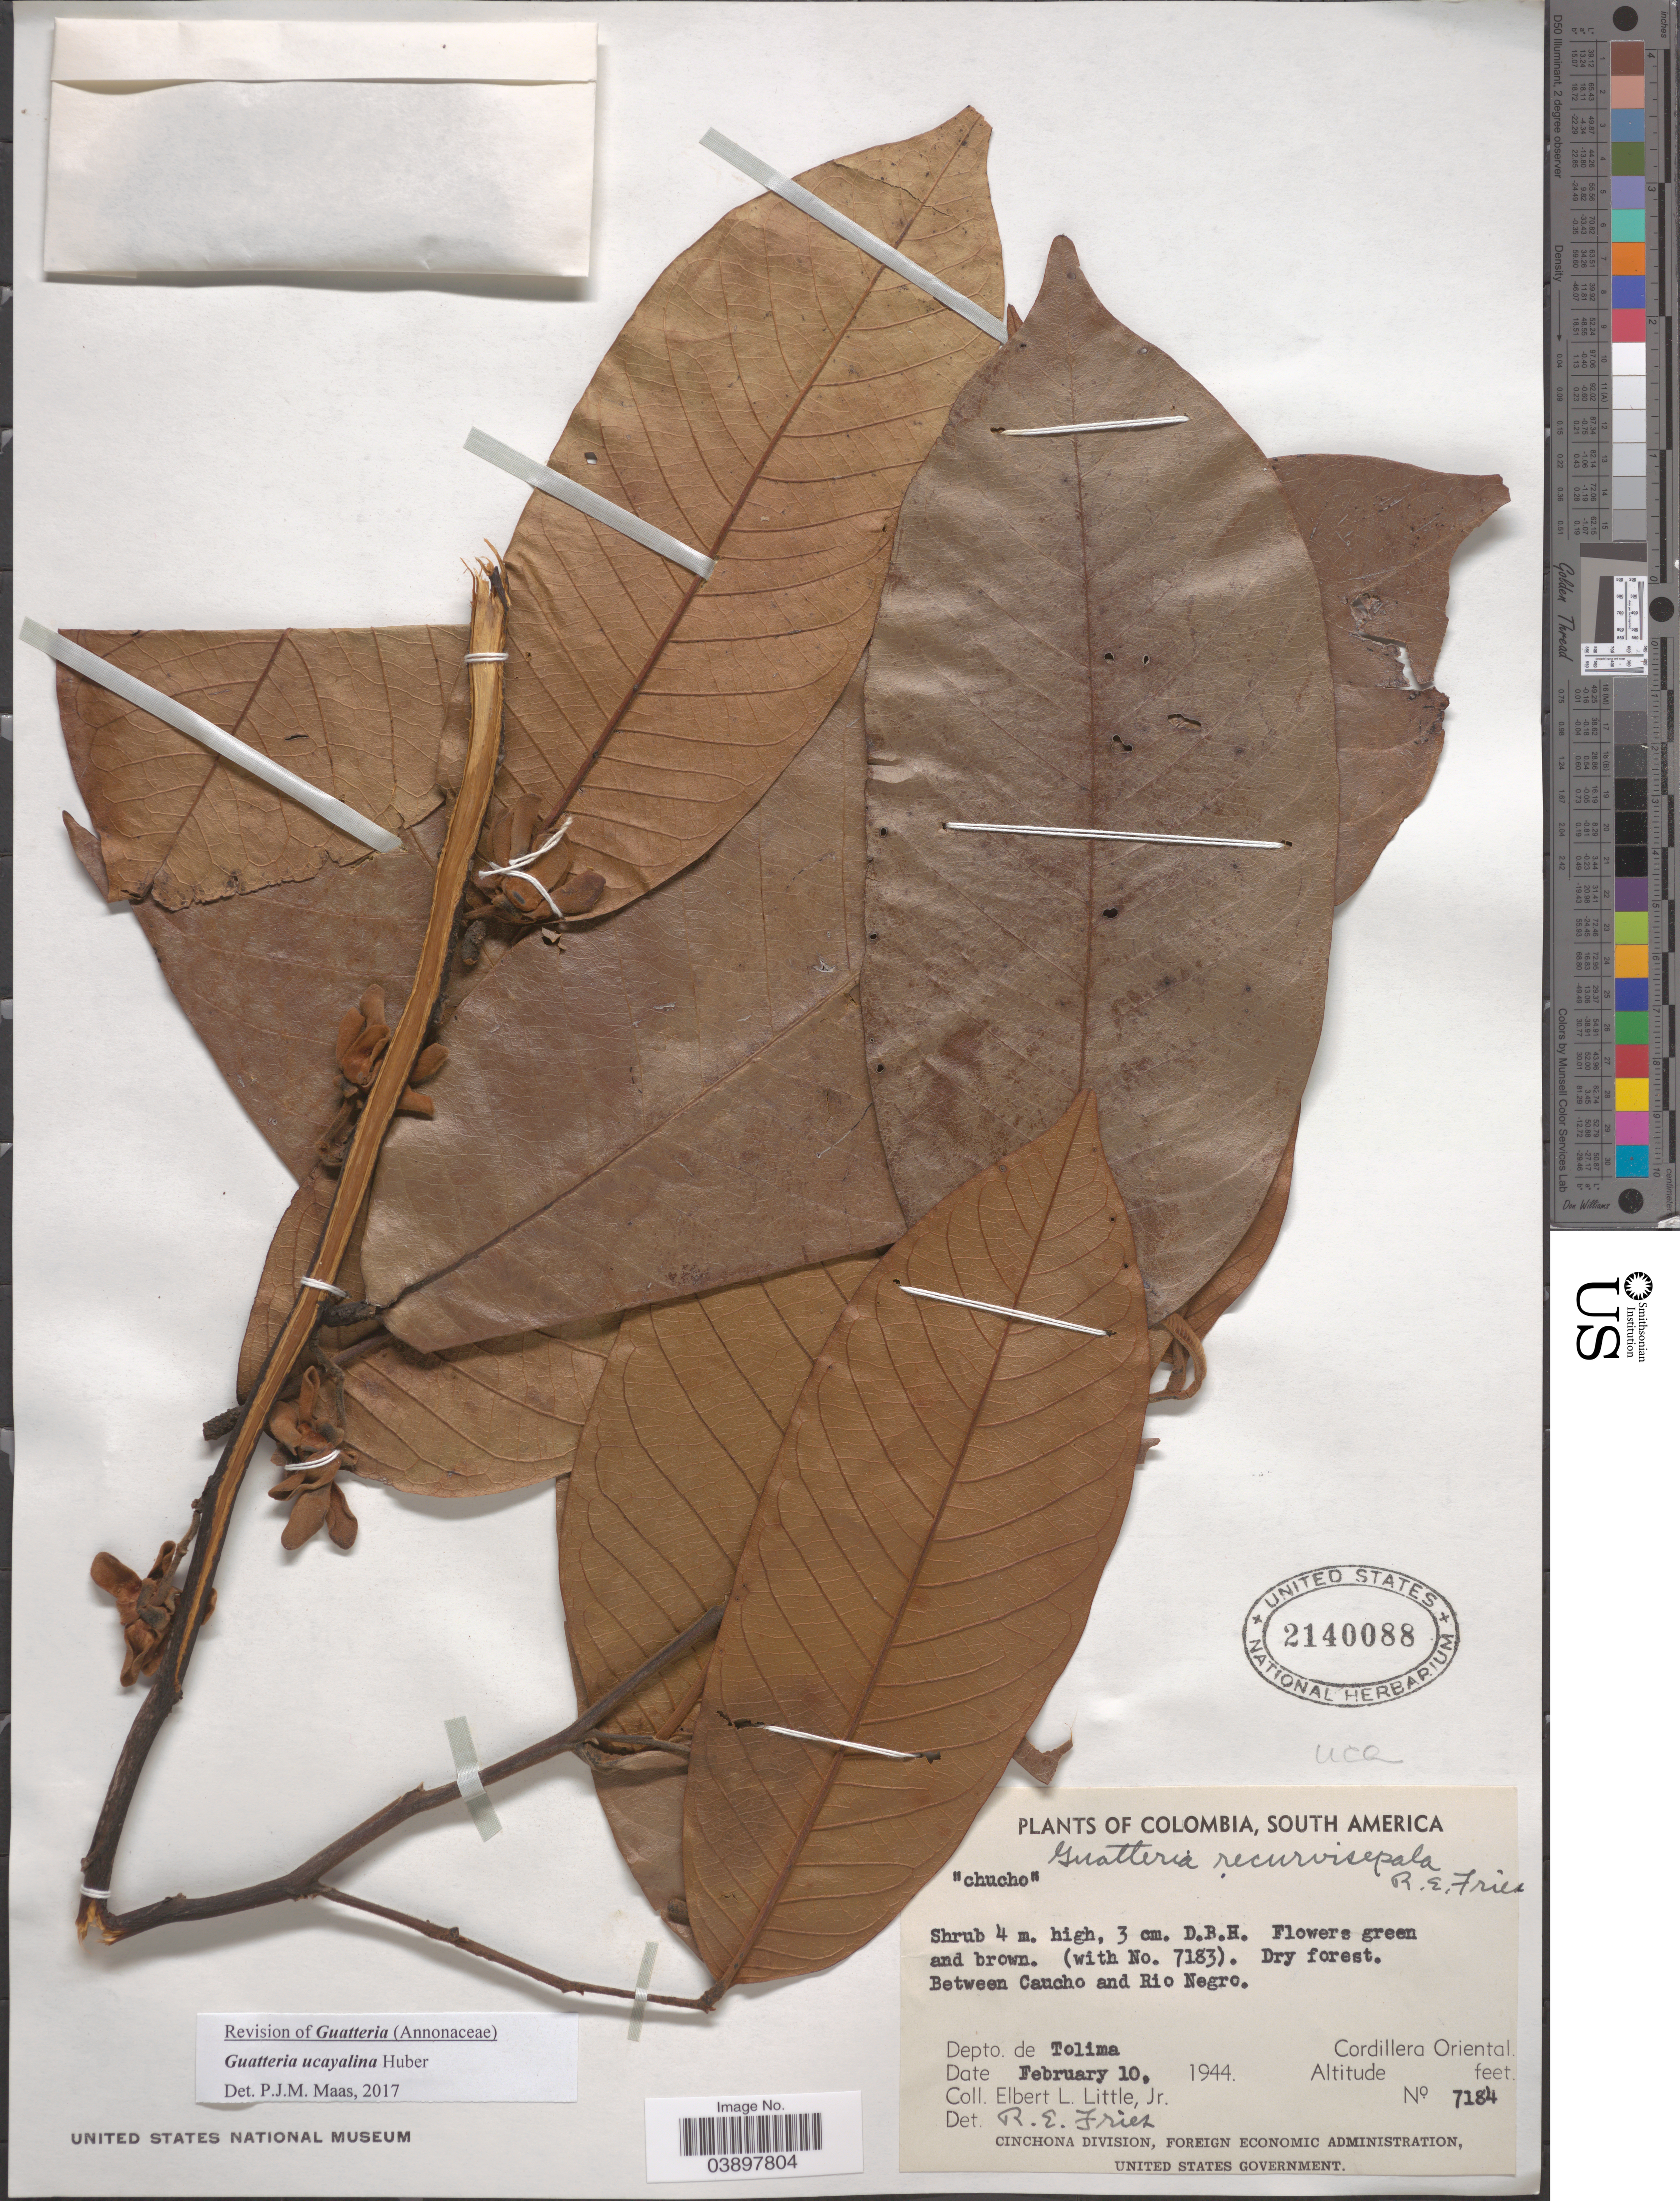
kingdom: Plantae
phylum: Tracheophyta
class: Magnoliopsida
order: Magnoliales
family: Annonaceae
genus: Guatteria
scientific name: Guatteria ucayalina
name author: Huber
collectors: E. L. Little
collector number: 7184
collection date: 1944-02-10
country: Colombia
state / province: Tolima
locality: Between Caucho and Rio Negro. Depto. de Tolima. Cordillera Oriental.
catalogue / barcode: US 2140088